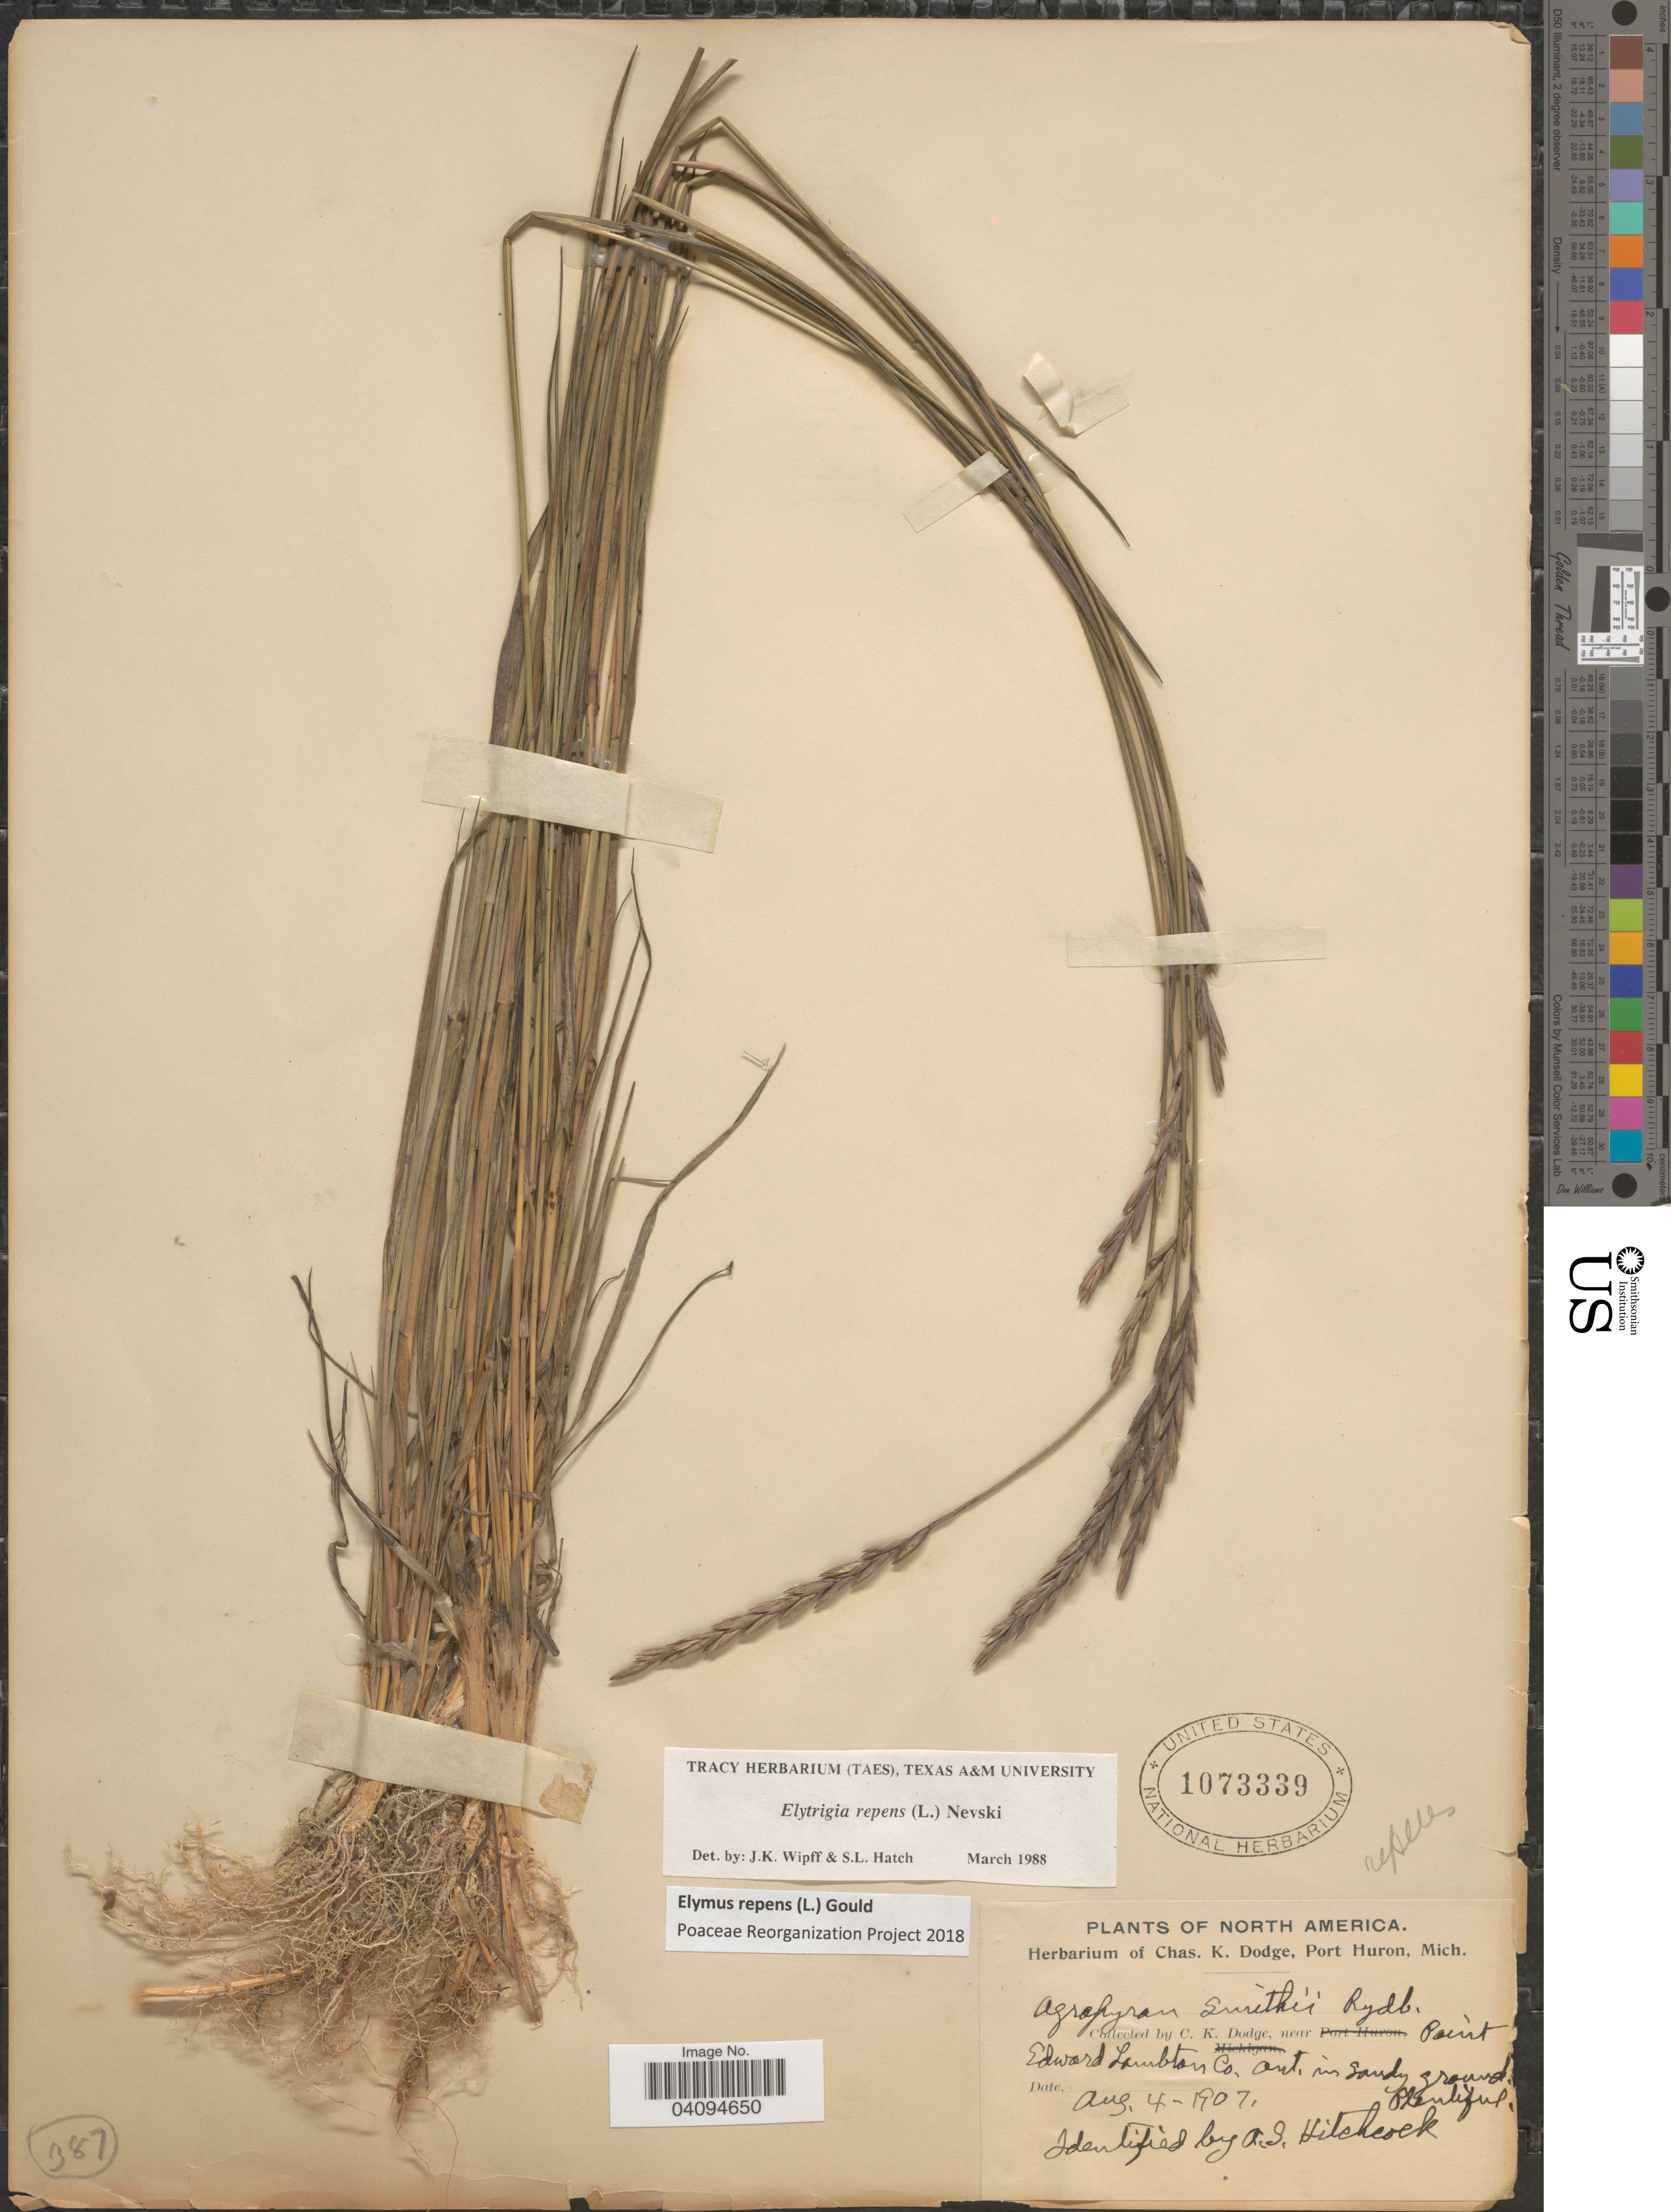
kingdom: Plantae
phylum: Tracheophyta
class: Liliopsida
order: Poales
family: Poaceae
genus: Elymus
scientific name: Elymus repens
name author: (L.) Gould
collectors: C. Dodge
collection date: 1907-08-04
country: Canada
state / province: Ontario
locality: Point Edward Lambton Co.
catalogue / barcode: US 1073339